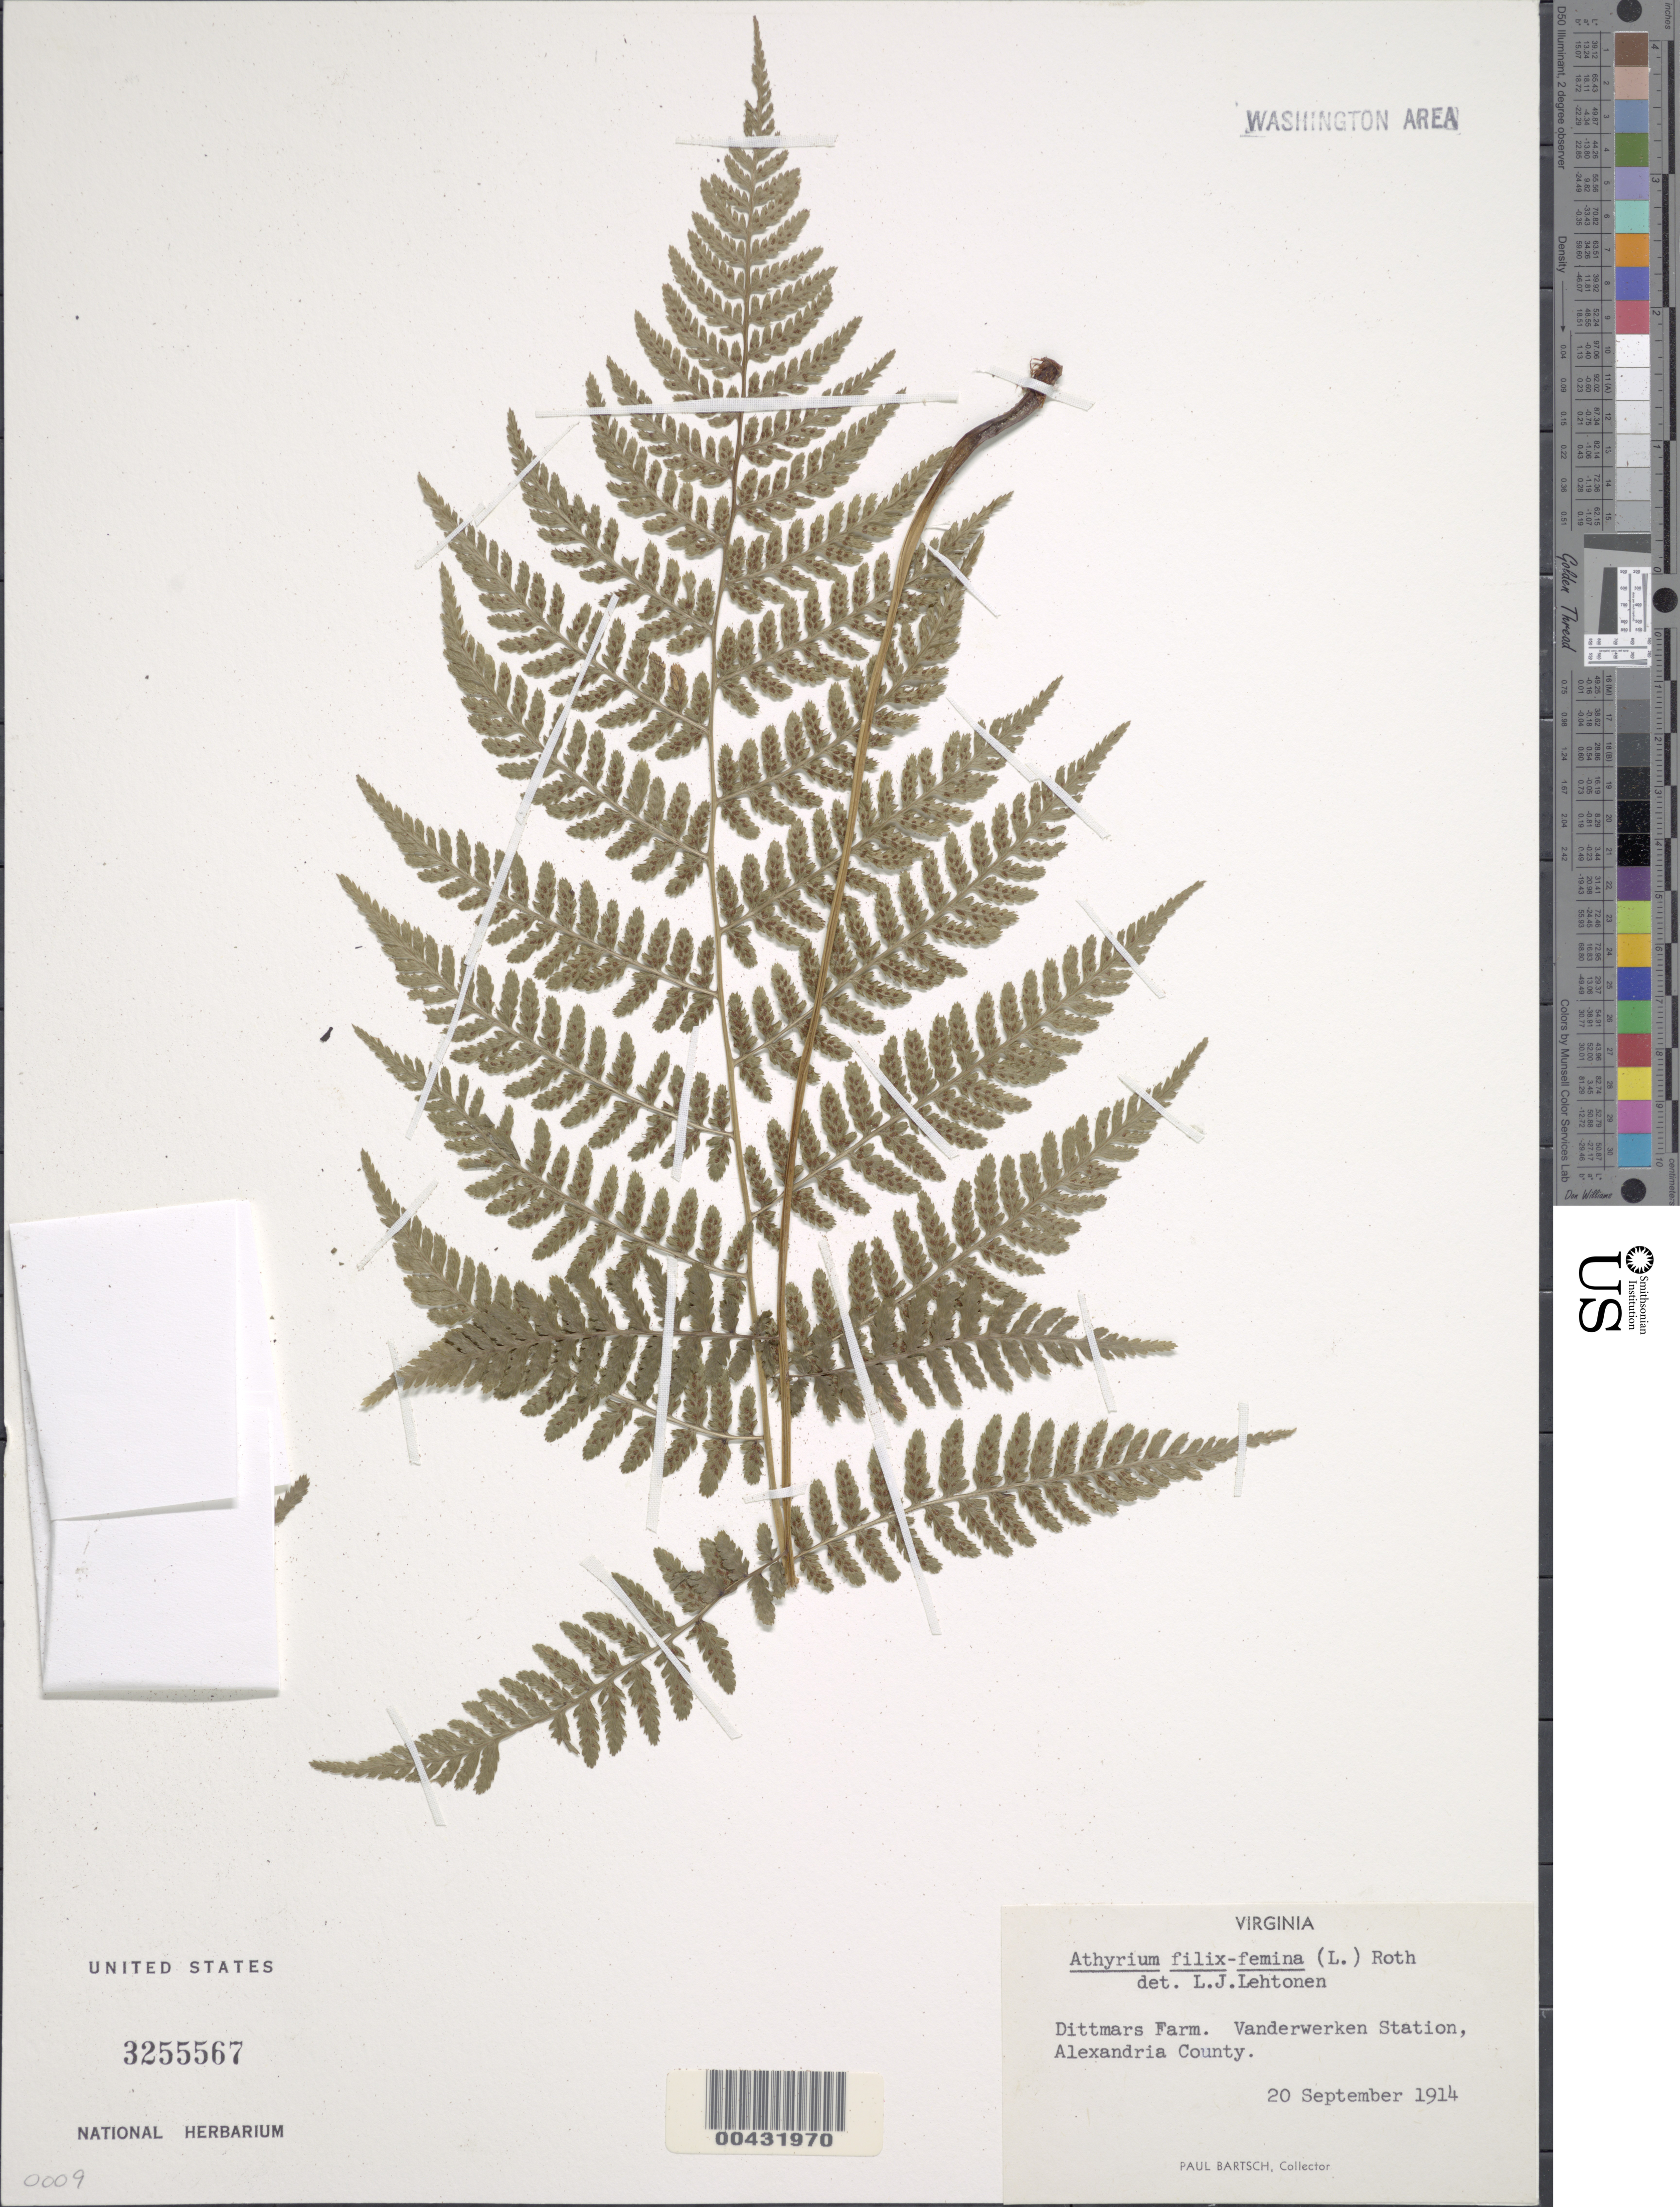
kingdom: Plantae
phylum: Tracheophyta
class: Polypodiopsida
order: Polypodiales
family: Athyriaceae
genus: Athyrium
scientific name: Athyrium filix-femina var. asplenioides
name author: (Michx.) Farw.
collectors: P. Bartsch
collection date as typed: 20 Sep 1914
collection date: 1914-09-20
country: United States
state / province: Virginia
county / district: Arlington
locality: Dittmar's Farm, Vanderwerken Station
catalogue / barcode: US 3255567